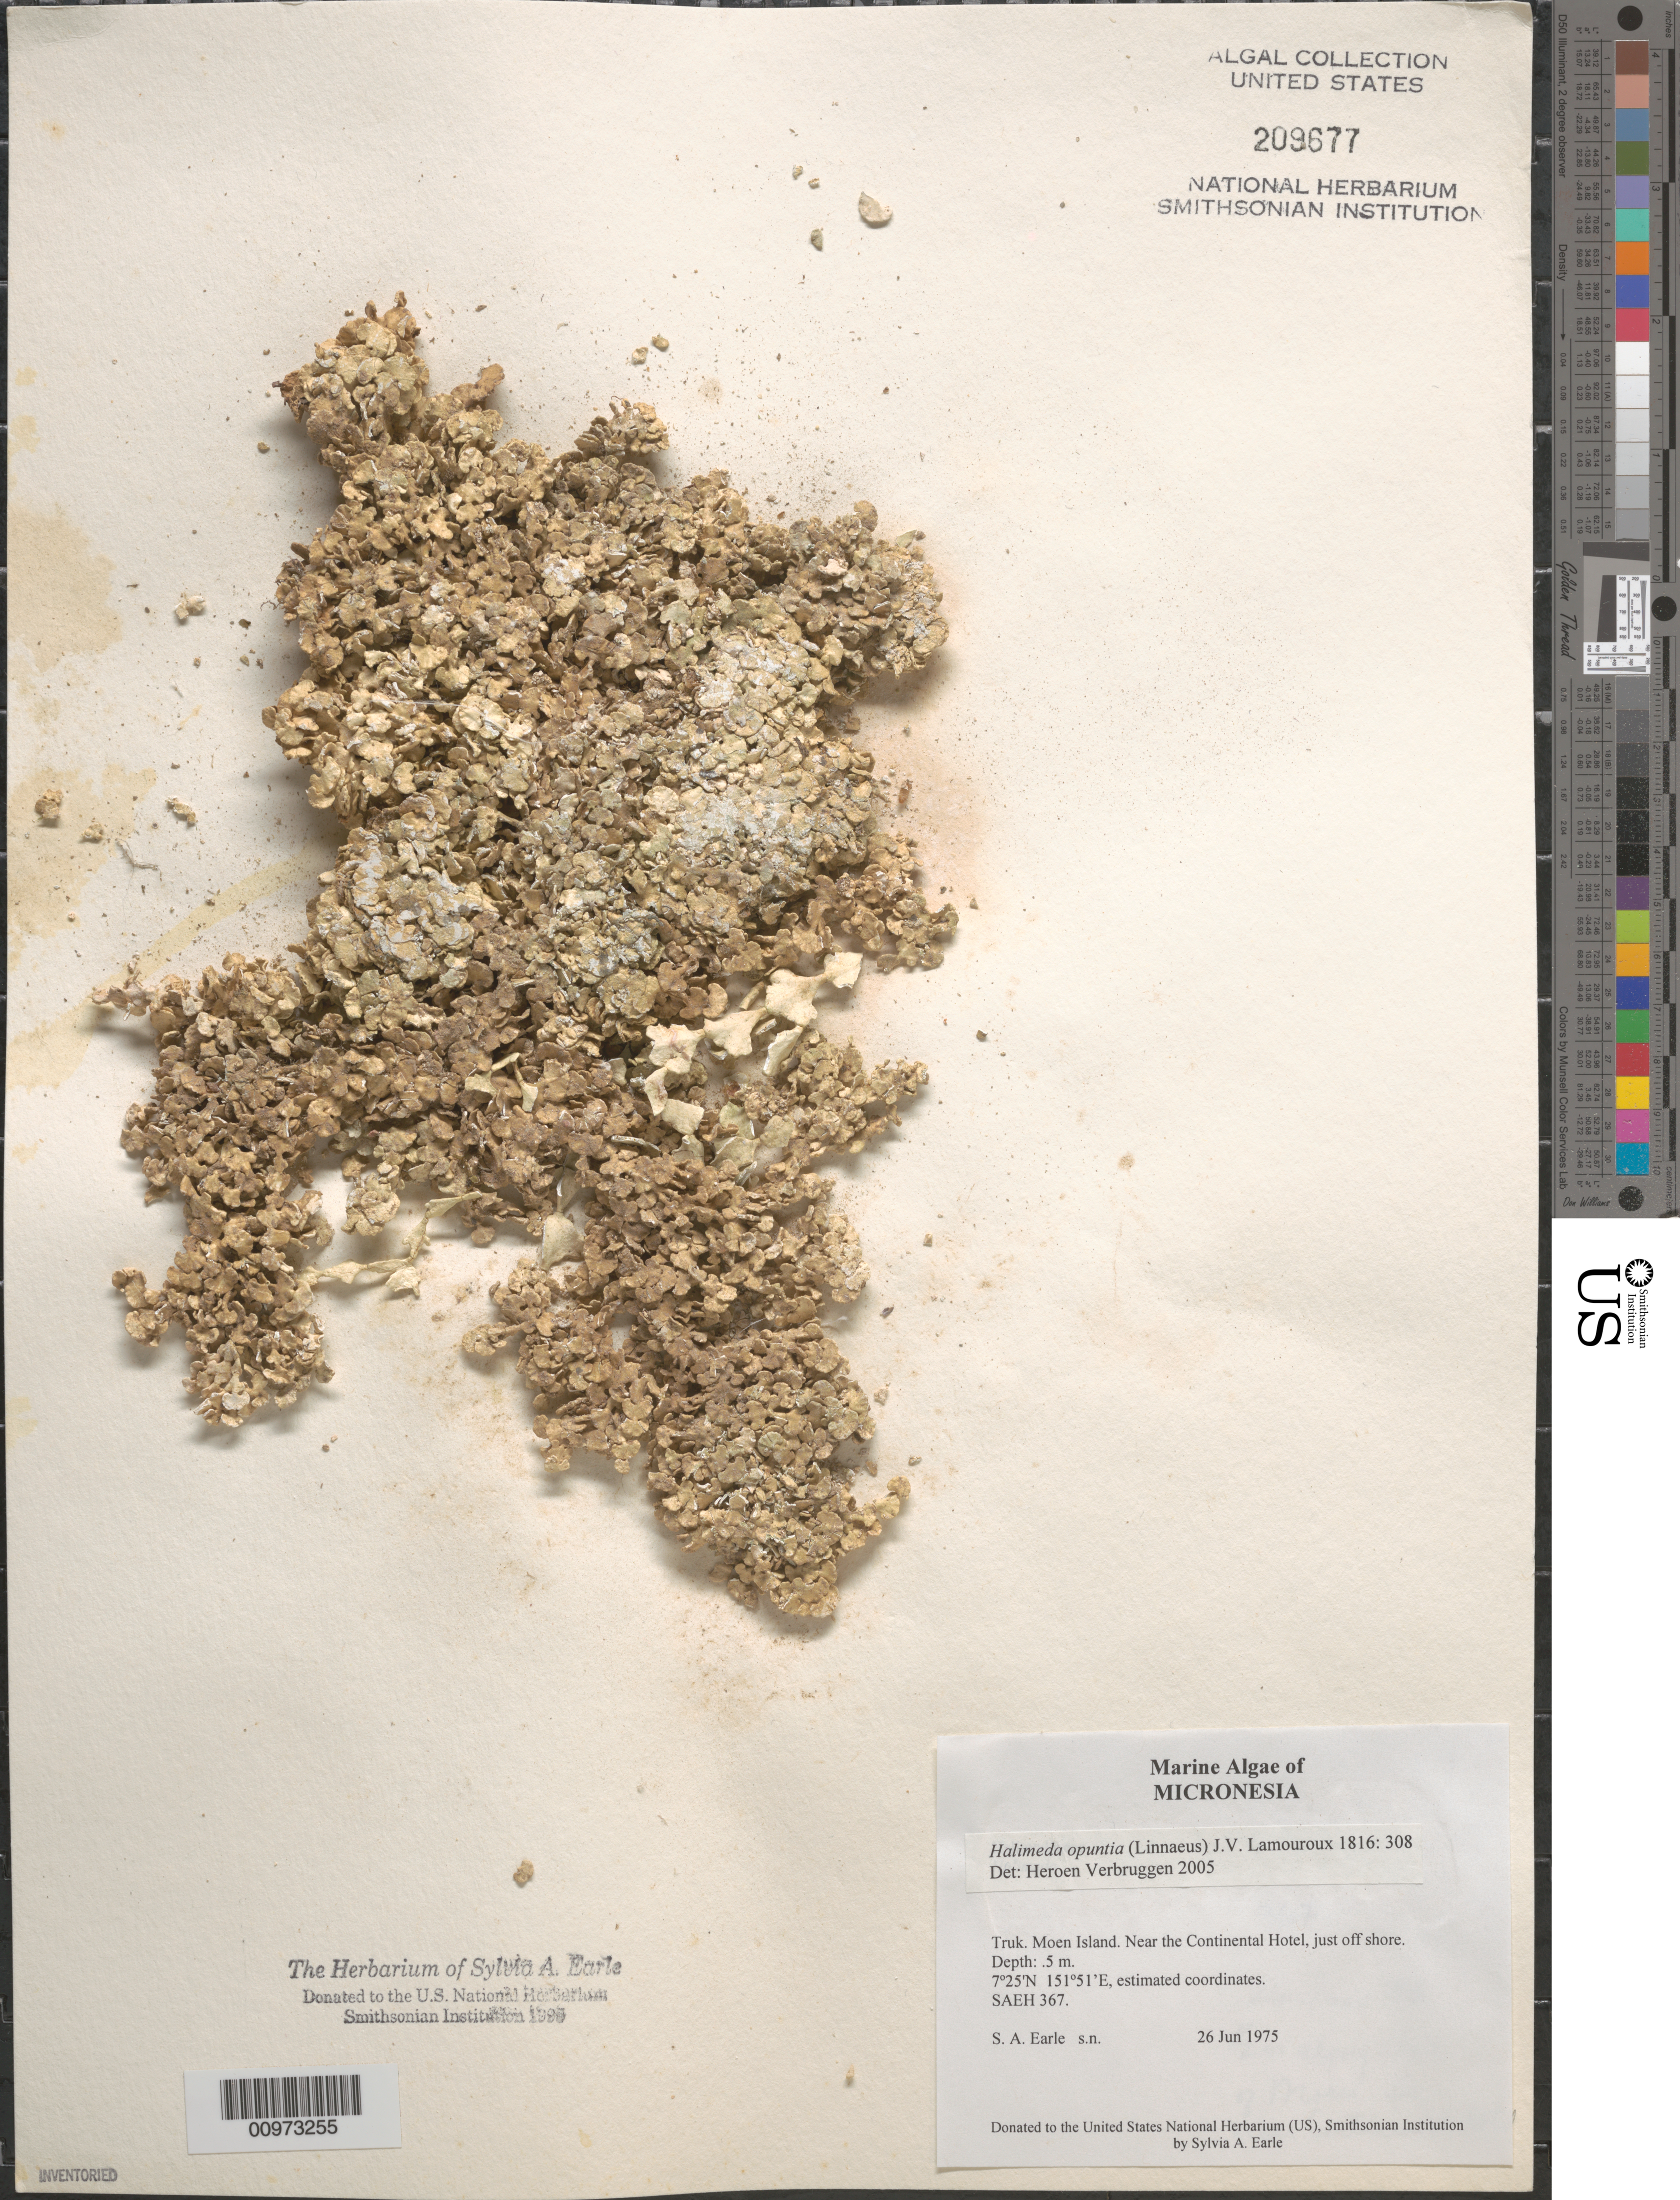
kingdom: Plantae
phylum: Chlorophyta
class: Ulvophyceae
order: Bryopsidales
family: Halimedaceae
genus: Halimeda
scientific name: Halimeda opuntia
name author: (L.) J.V.Lamouroux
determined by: Verbruggen, H.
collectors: S. A. Earle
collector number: SAEH 367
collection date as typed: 26 Jun 1975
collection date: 1975-06-26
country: Micronesia, Federated States of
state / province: Truk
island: Moen [Wono]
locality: Just off shore from Continental Hotel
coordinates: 7 25'N, 151 51'E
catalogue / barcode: US 209677